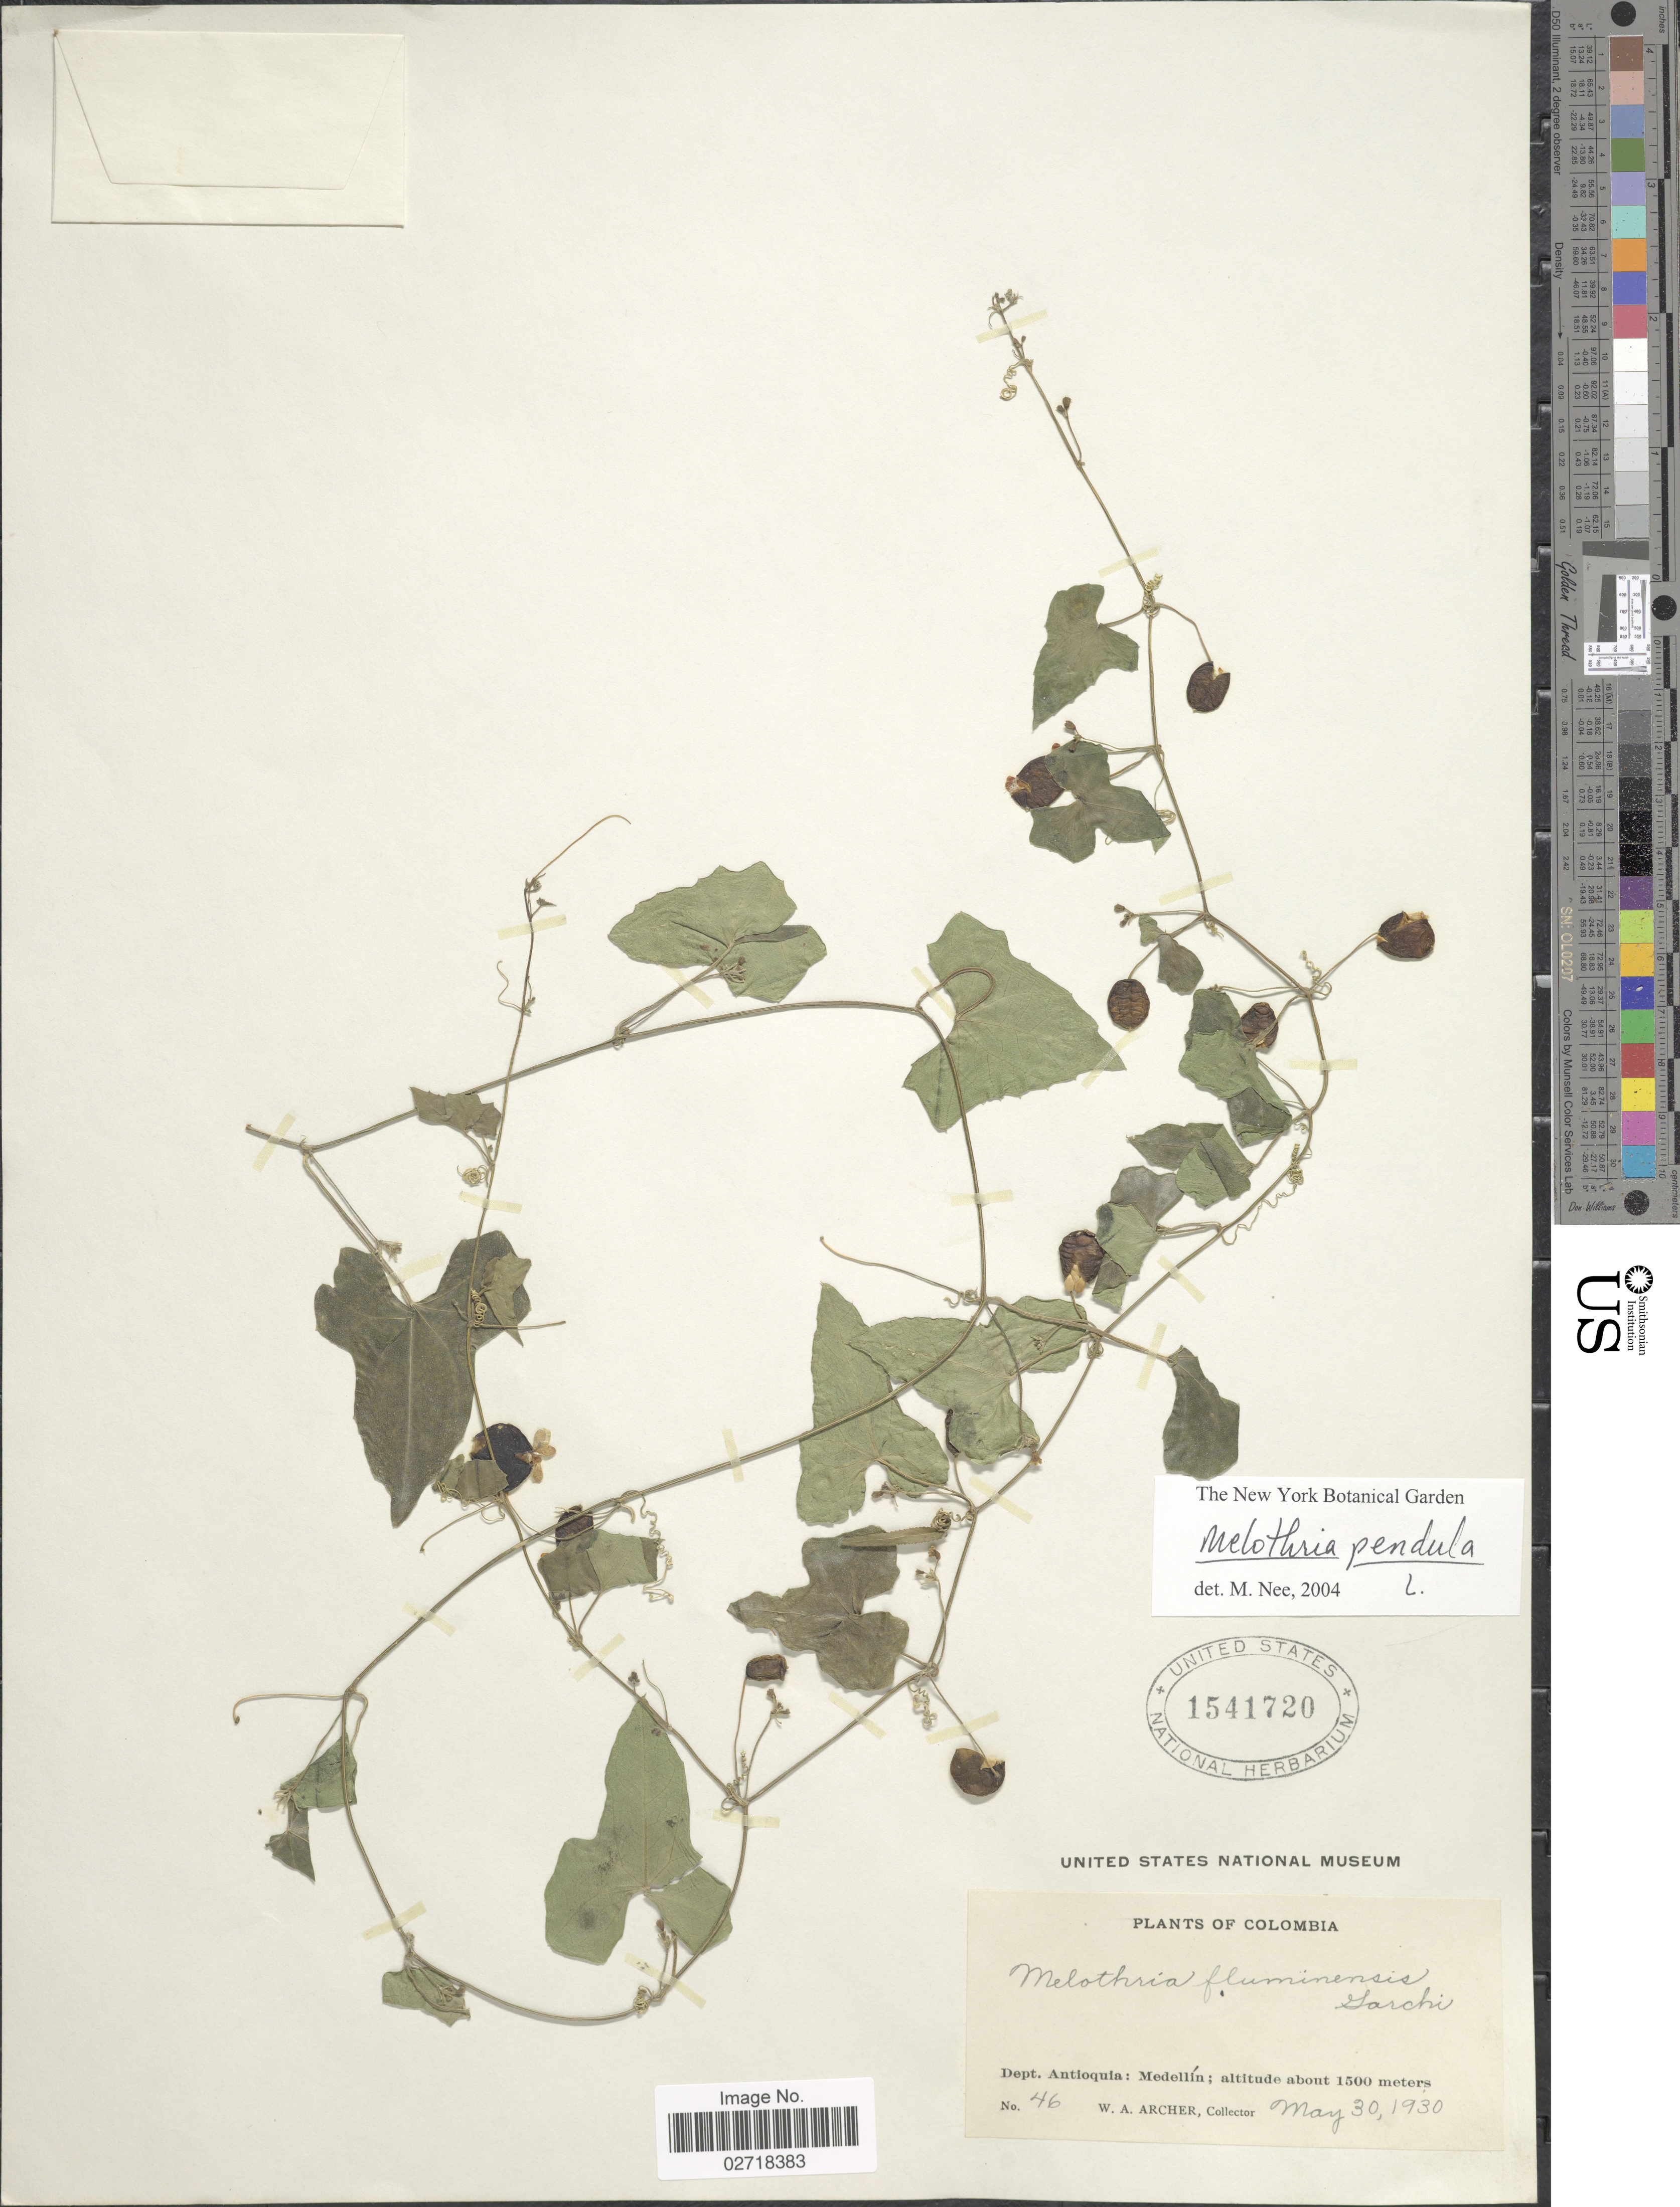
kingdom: Plantae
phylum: Tracheophyta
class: Magnoliopsida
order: Cucurbitales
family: Cucurbitaceae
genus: Melothria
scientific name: Melothria pendula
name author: L.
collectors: W. A. Archer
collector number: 46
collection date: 1930-05-30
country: Colombia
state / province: Antioquia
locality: Medellin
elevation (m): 1500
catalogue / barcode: US 1541720